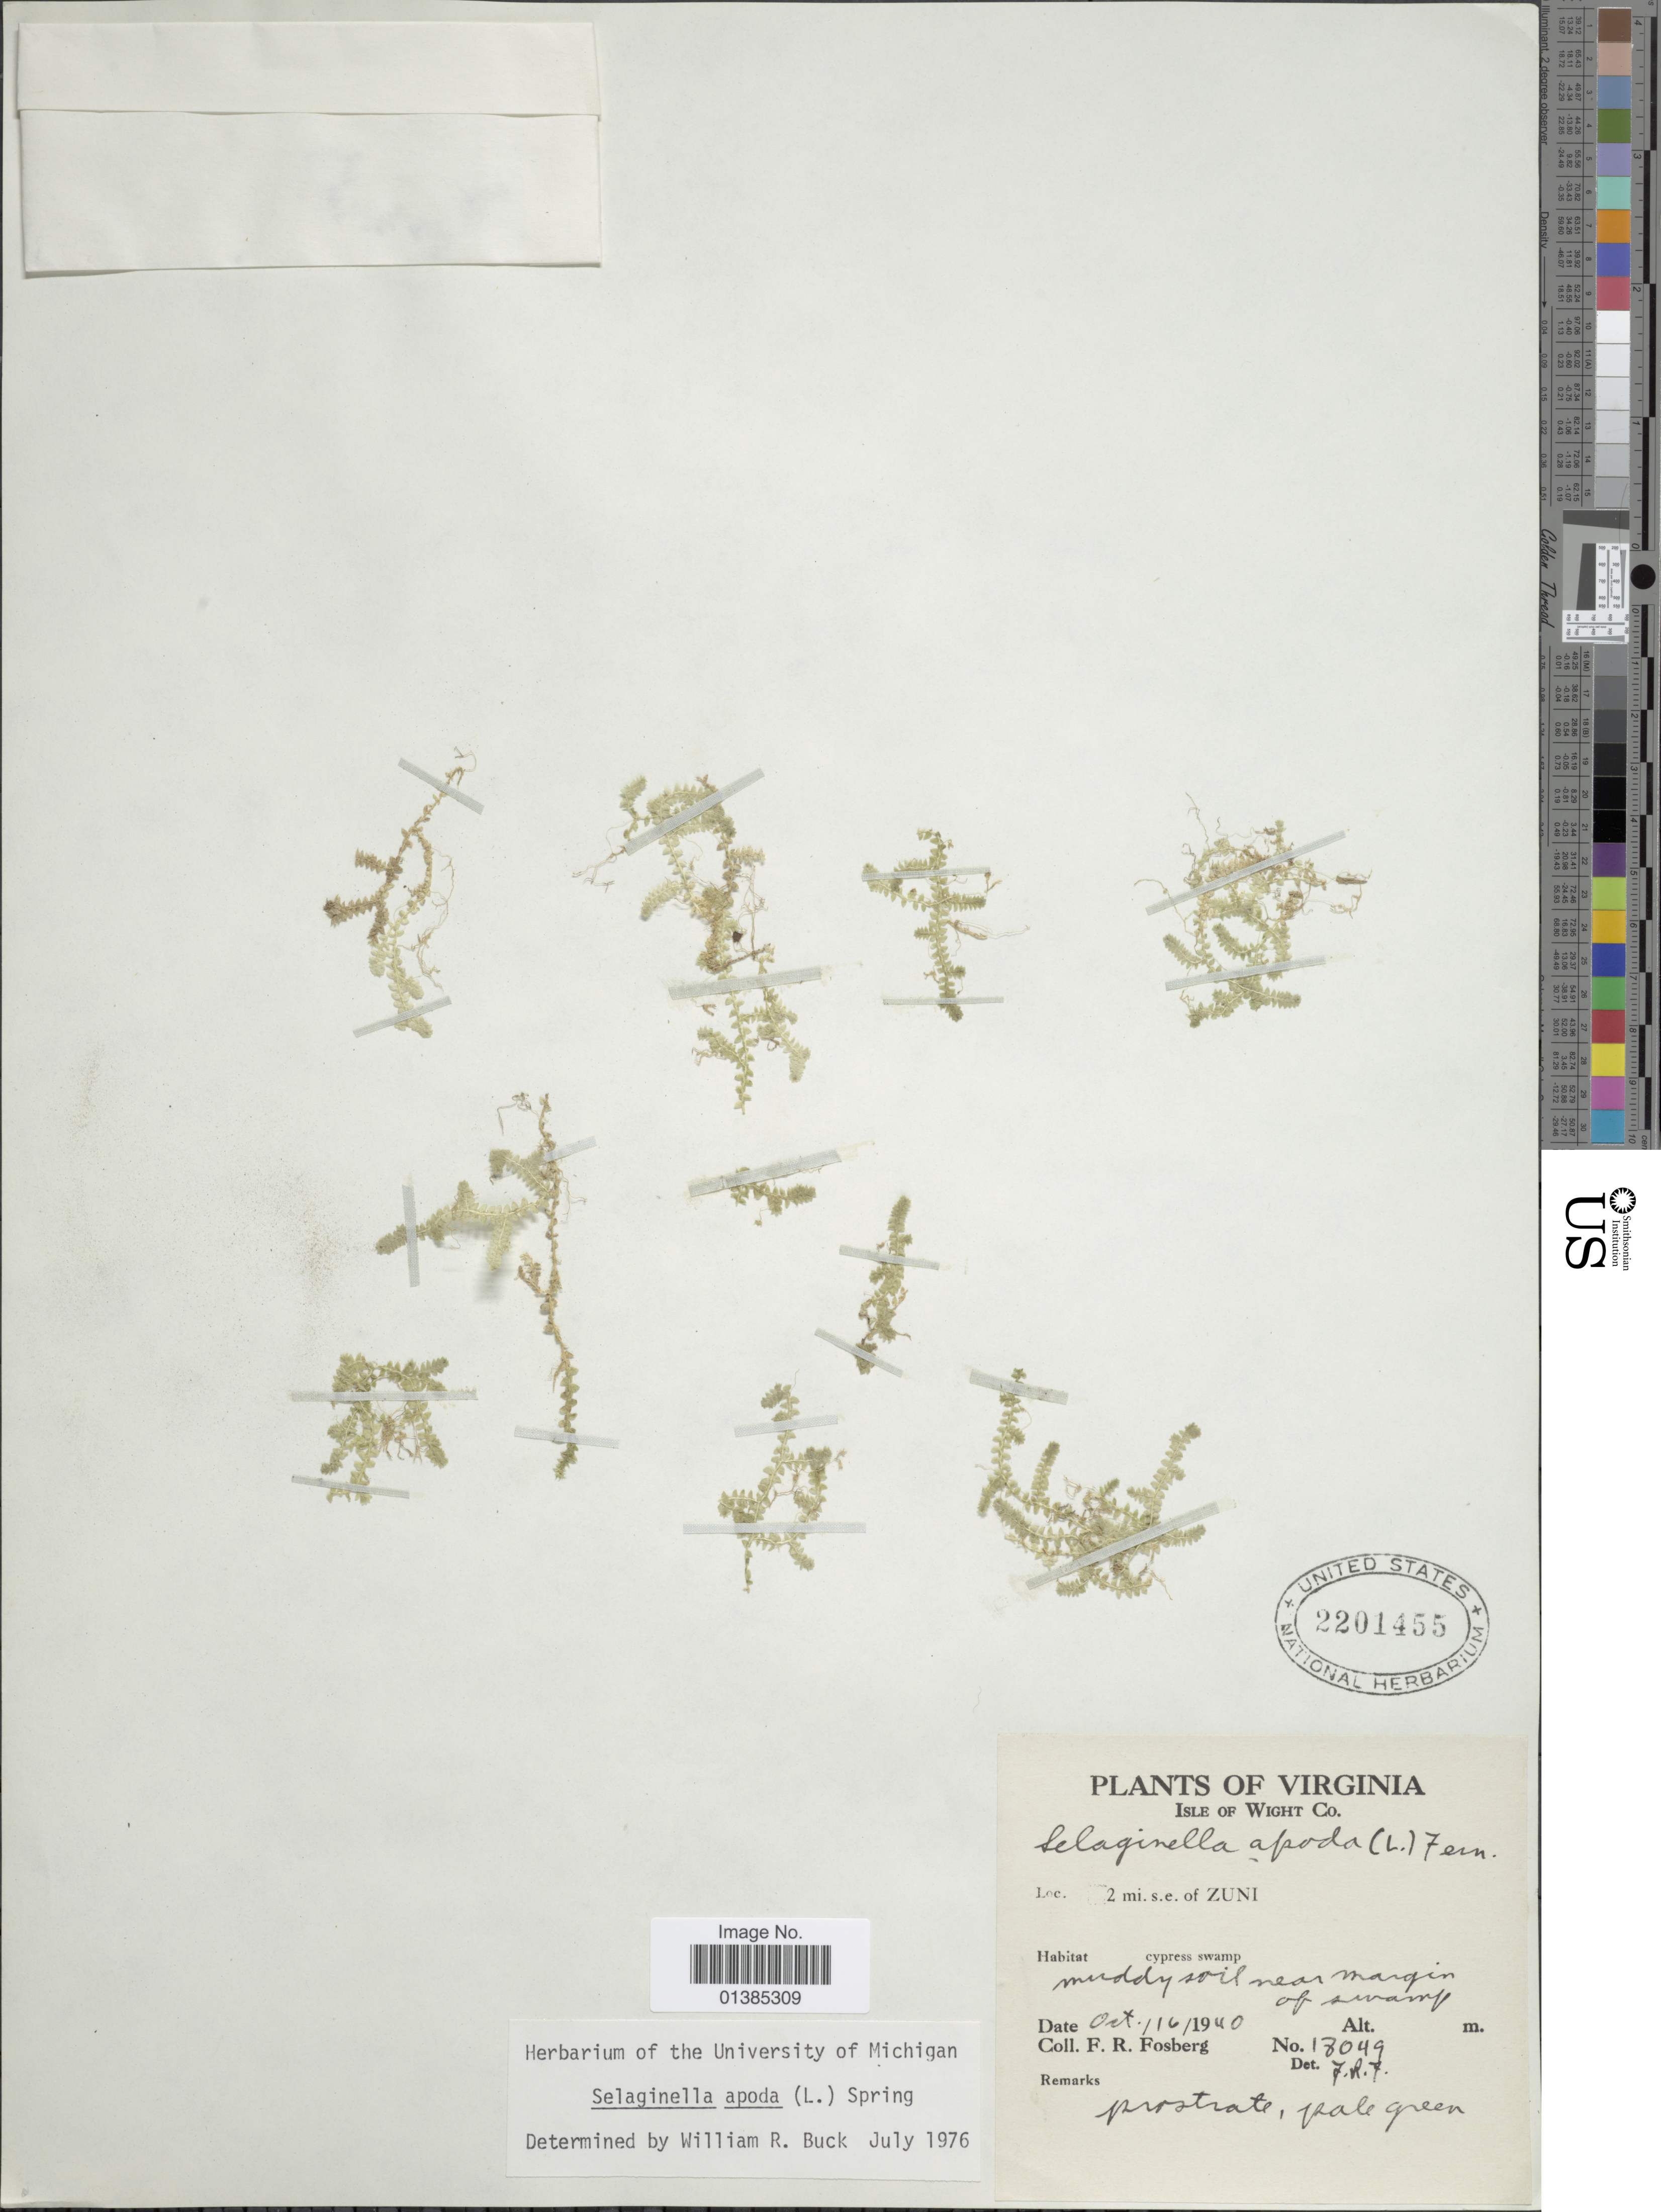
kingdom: Plantae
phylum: Tracheophyta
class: Lycopodiopsida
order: Selaginellales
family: Selaginellaceae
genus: Selaginella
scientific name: Selaginella apus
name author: Spring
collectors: F. R. Fosberg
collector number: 17049*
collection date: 1940-10-16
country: United States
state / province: Virginia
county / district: Isle of Wight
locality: Isle of Wight Co. 2 mi. s.e. of Zuni.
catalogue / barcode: US 2201455